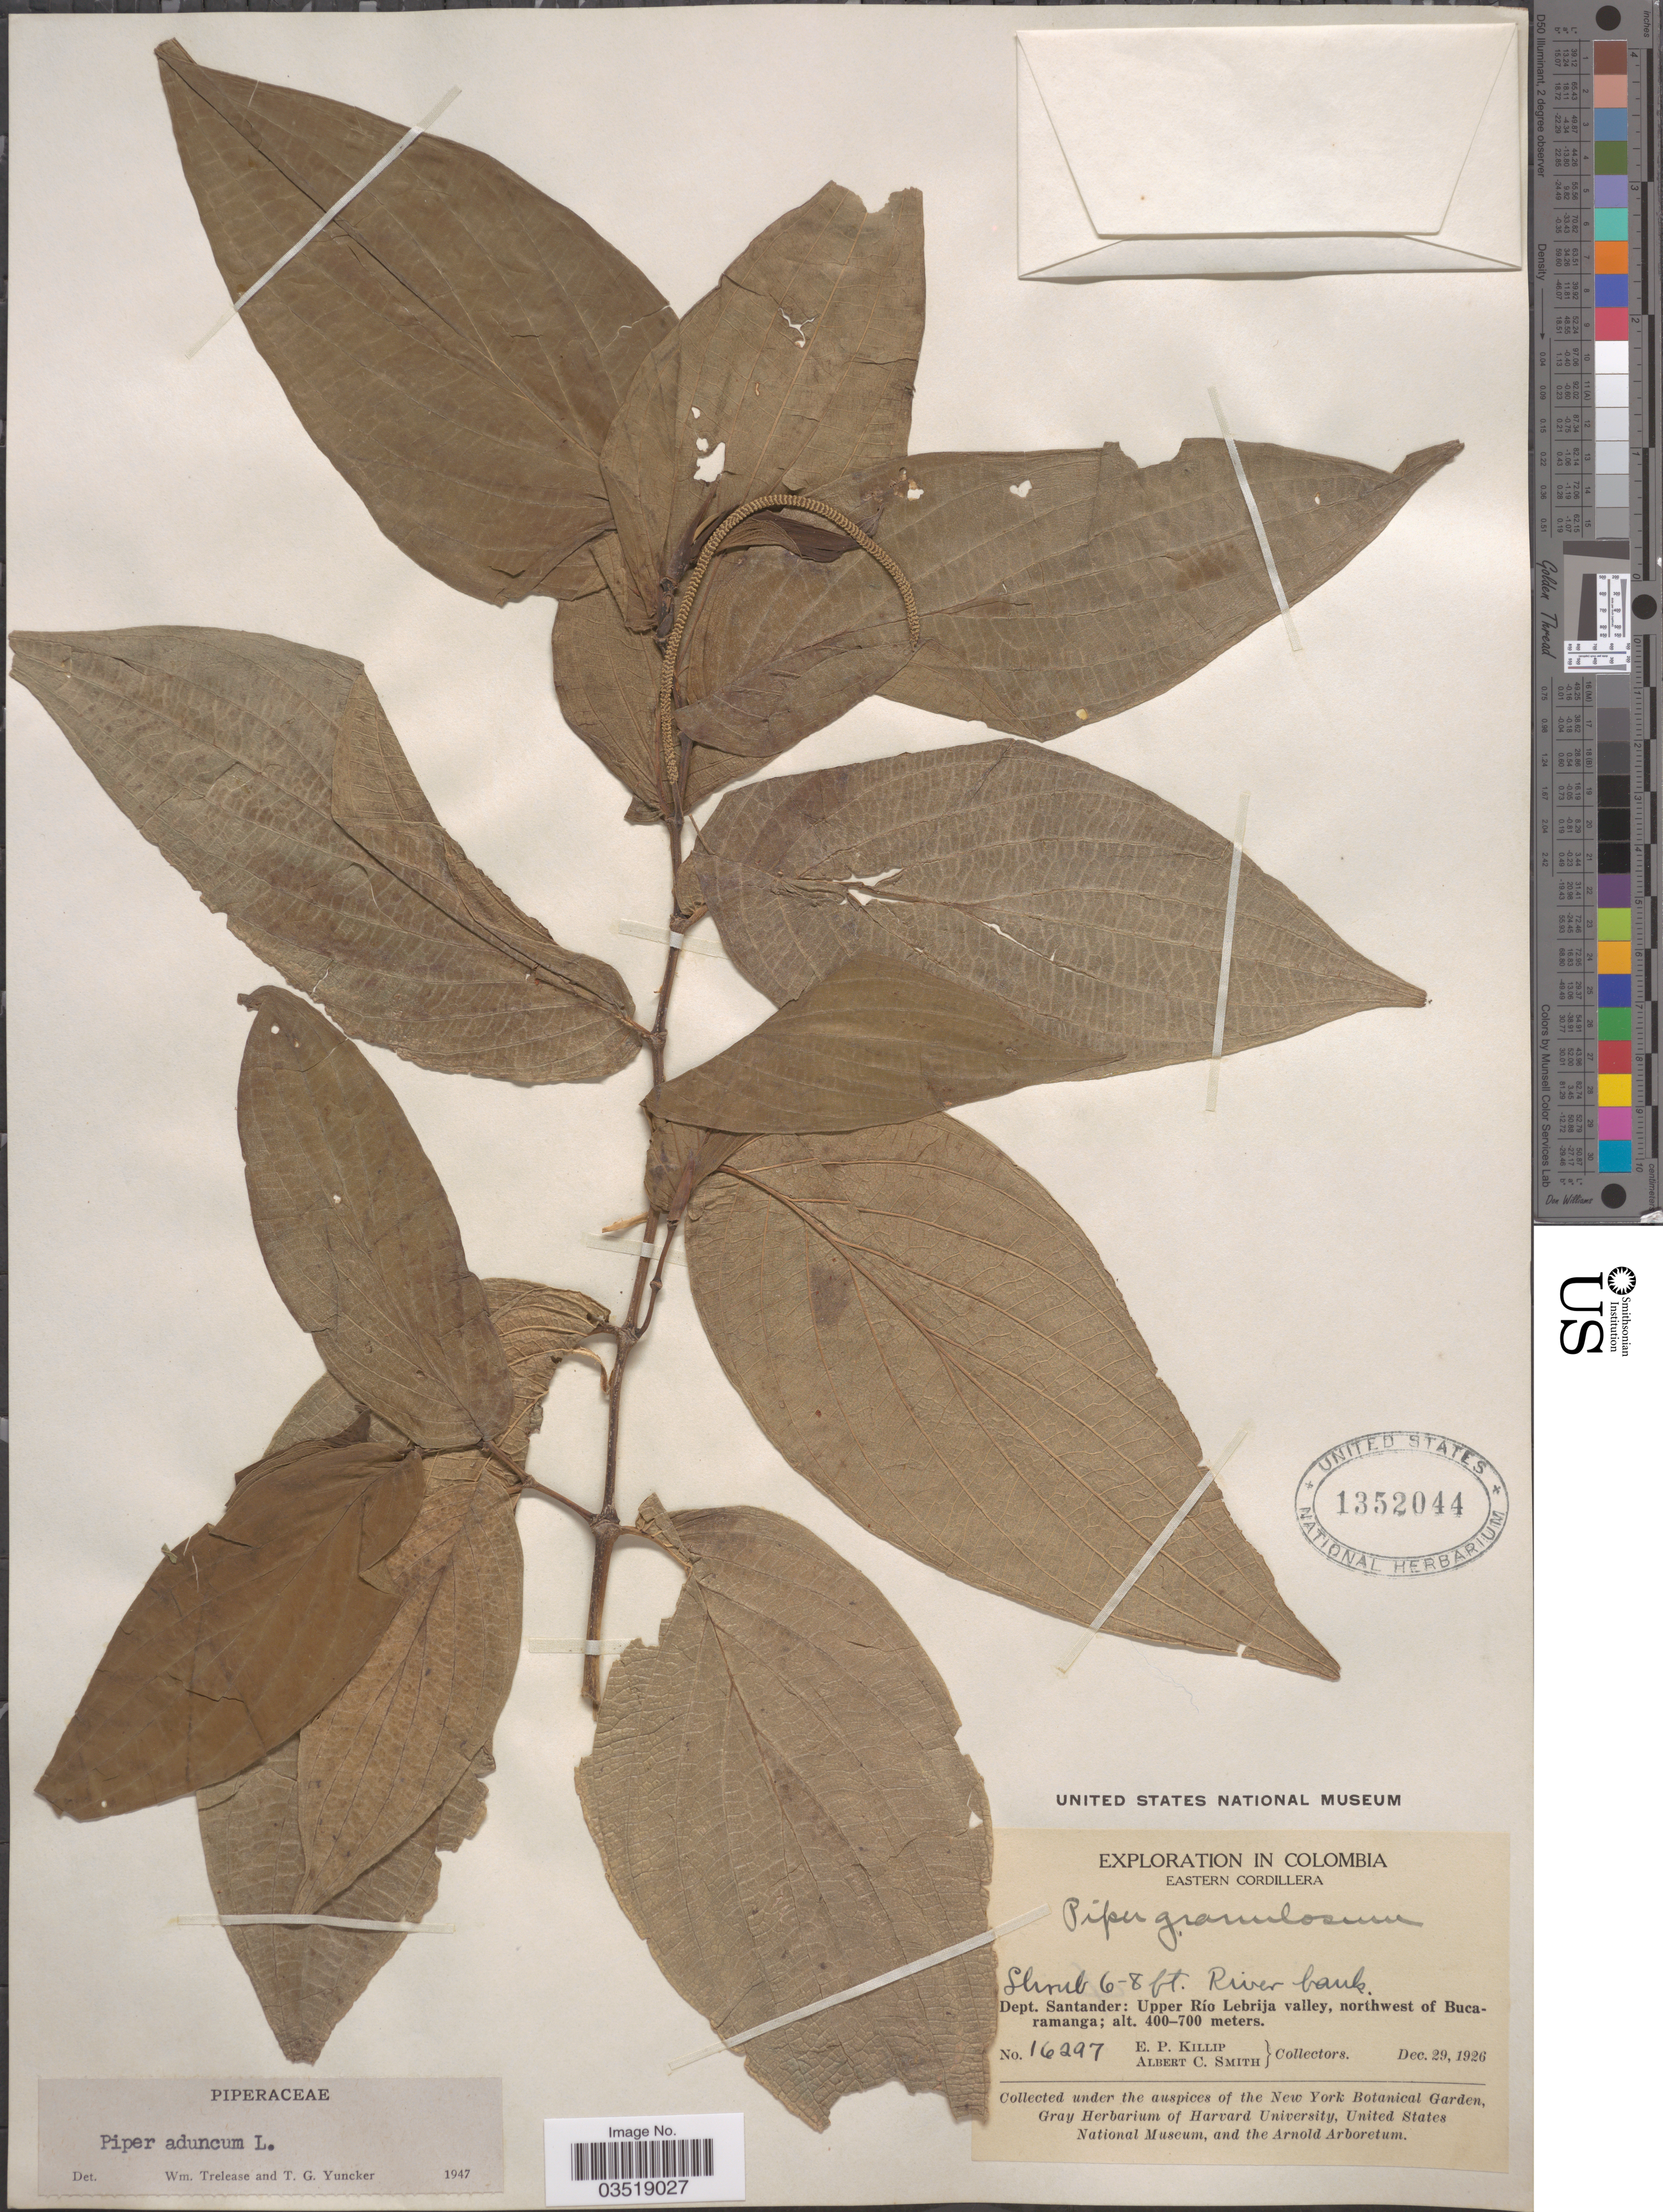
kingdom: Plantae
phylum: Tracheophyta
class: Magnoliopsida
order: Piperales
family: Piperaceae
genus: Piper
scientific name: Piper aduncum var. aduncum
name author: L.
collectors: E. P. Killip & A. C. Smith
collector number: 16297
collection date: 1926-12-29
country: Colombia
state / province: Santander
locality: Eastern Cordillera. Dept. Santander: Upper Río Lebrija valley, northwest of Bucaramanga.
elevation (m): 400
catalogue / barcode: US 1352044